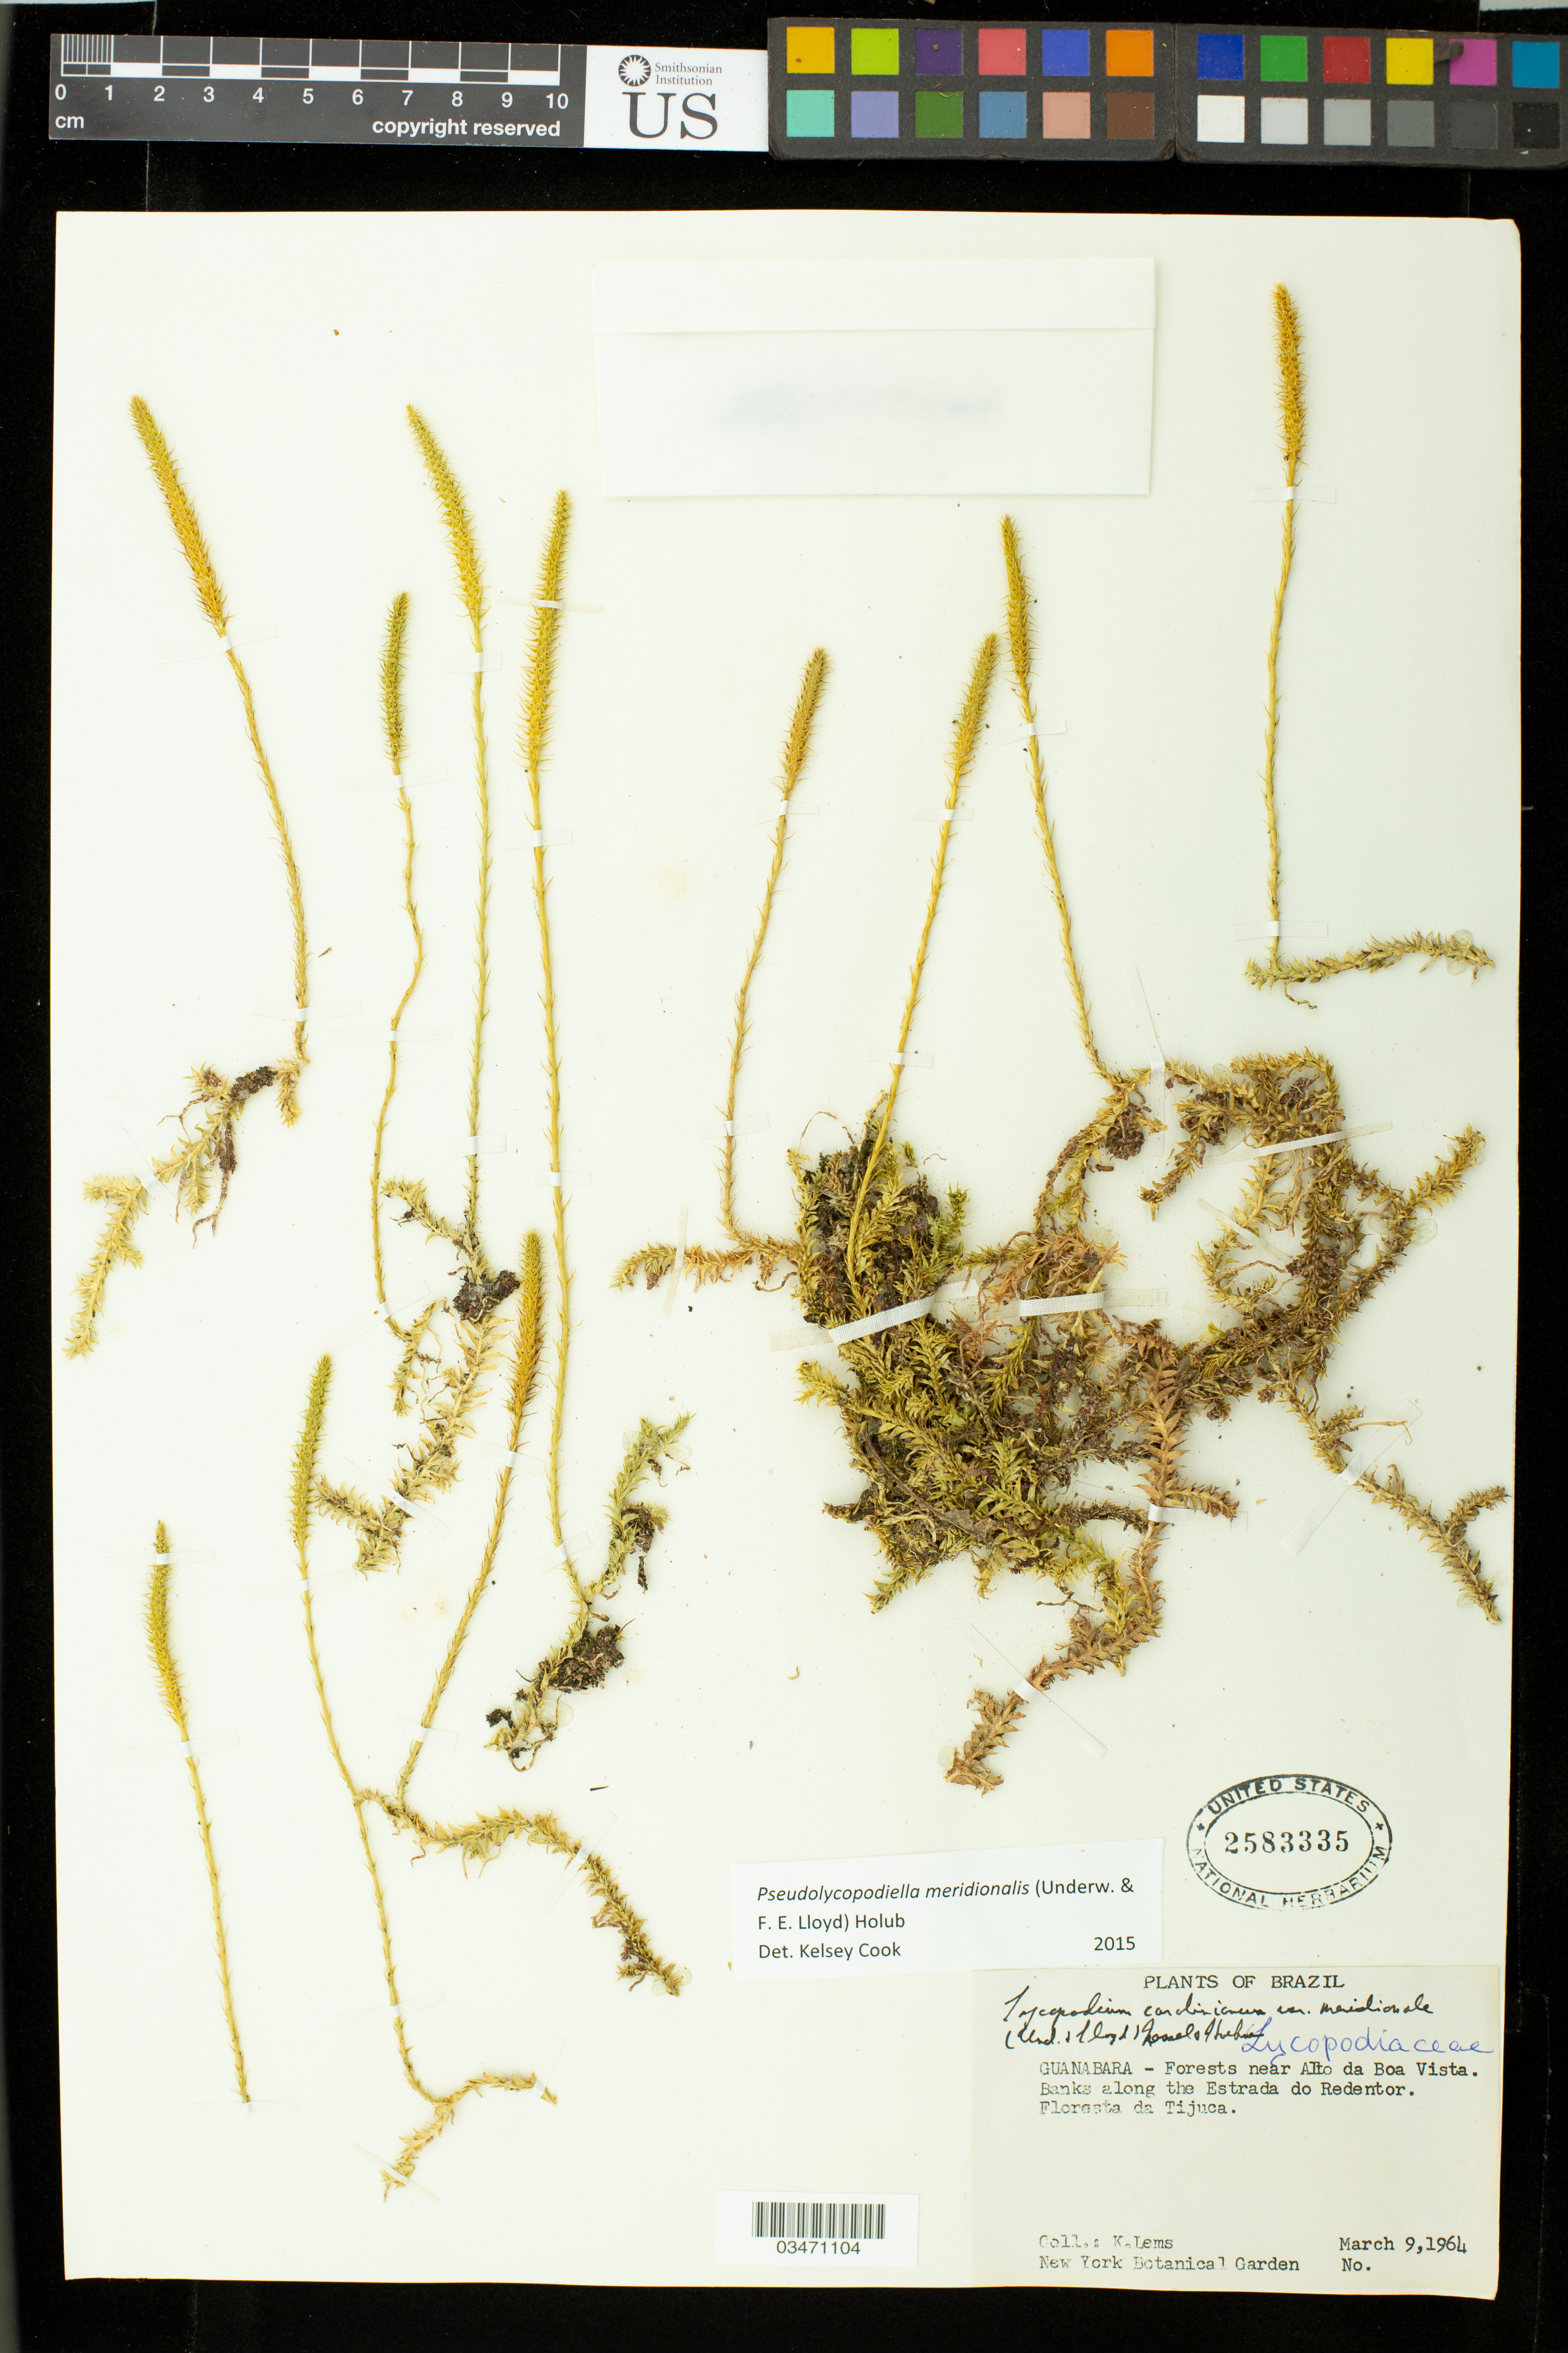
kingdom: Plantae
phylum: Tracheophyta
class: Lycopodiopsida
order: Lycopodiales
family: Lycopodiaceae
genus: Pseudolycopodiella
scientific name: Pseudolycopodiella meridionalis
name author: (Underw. & F.E. Lloyd) Holub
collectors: K. Lems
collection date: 1964-03-09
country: Brazil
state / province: Rio de Janeiro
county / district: Rio de Janeiro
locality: Forest near Alto da Boa Vista. Banks along the Estrada do Redentor. Floresta da Tijuca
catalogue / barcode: US 2583335